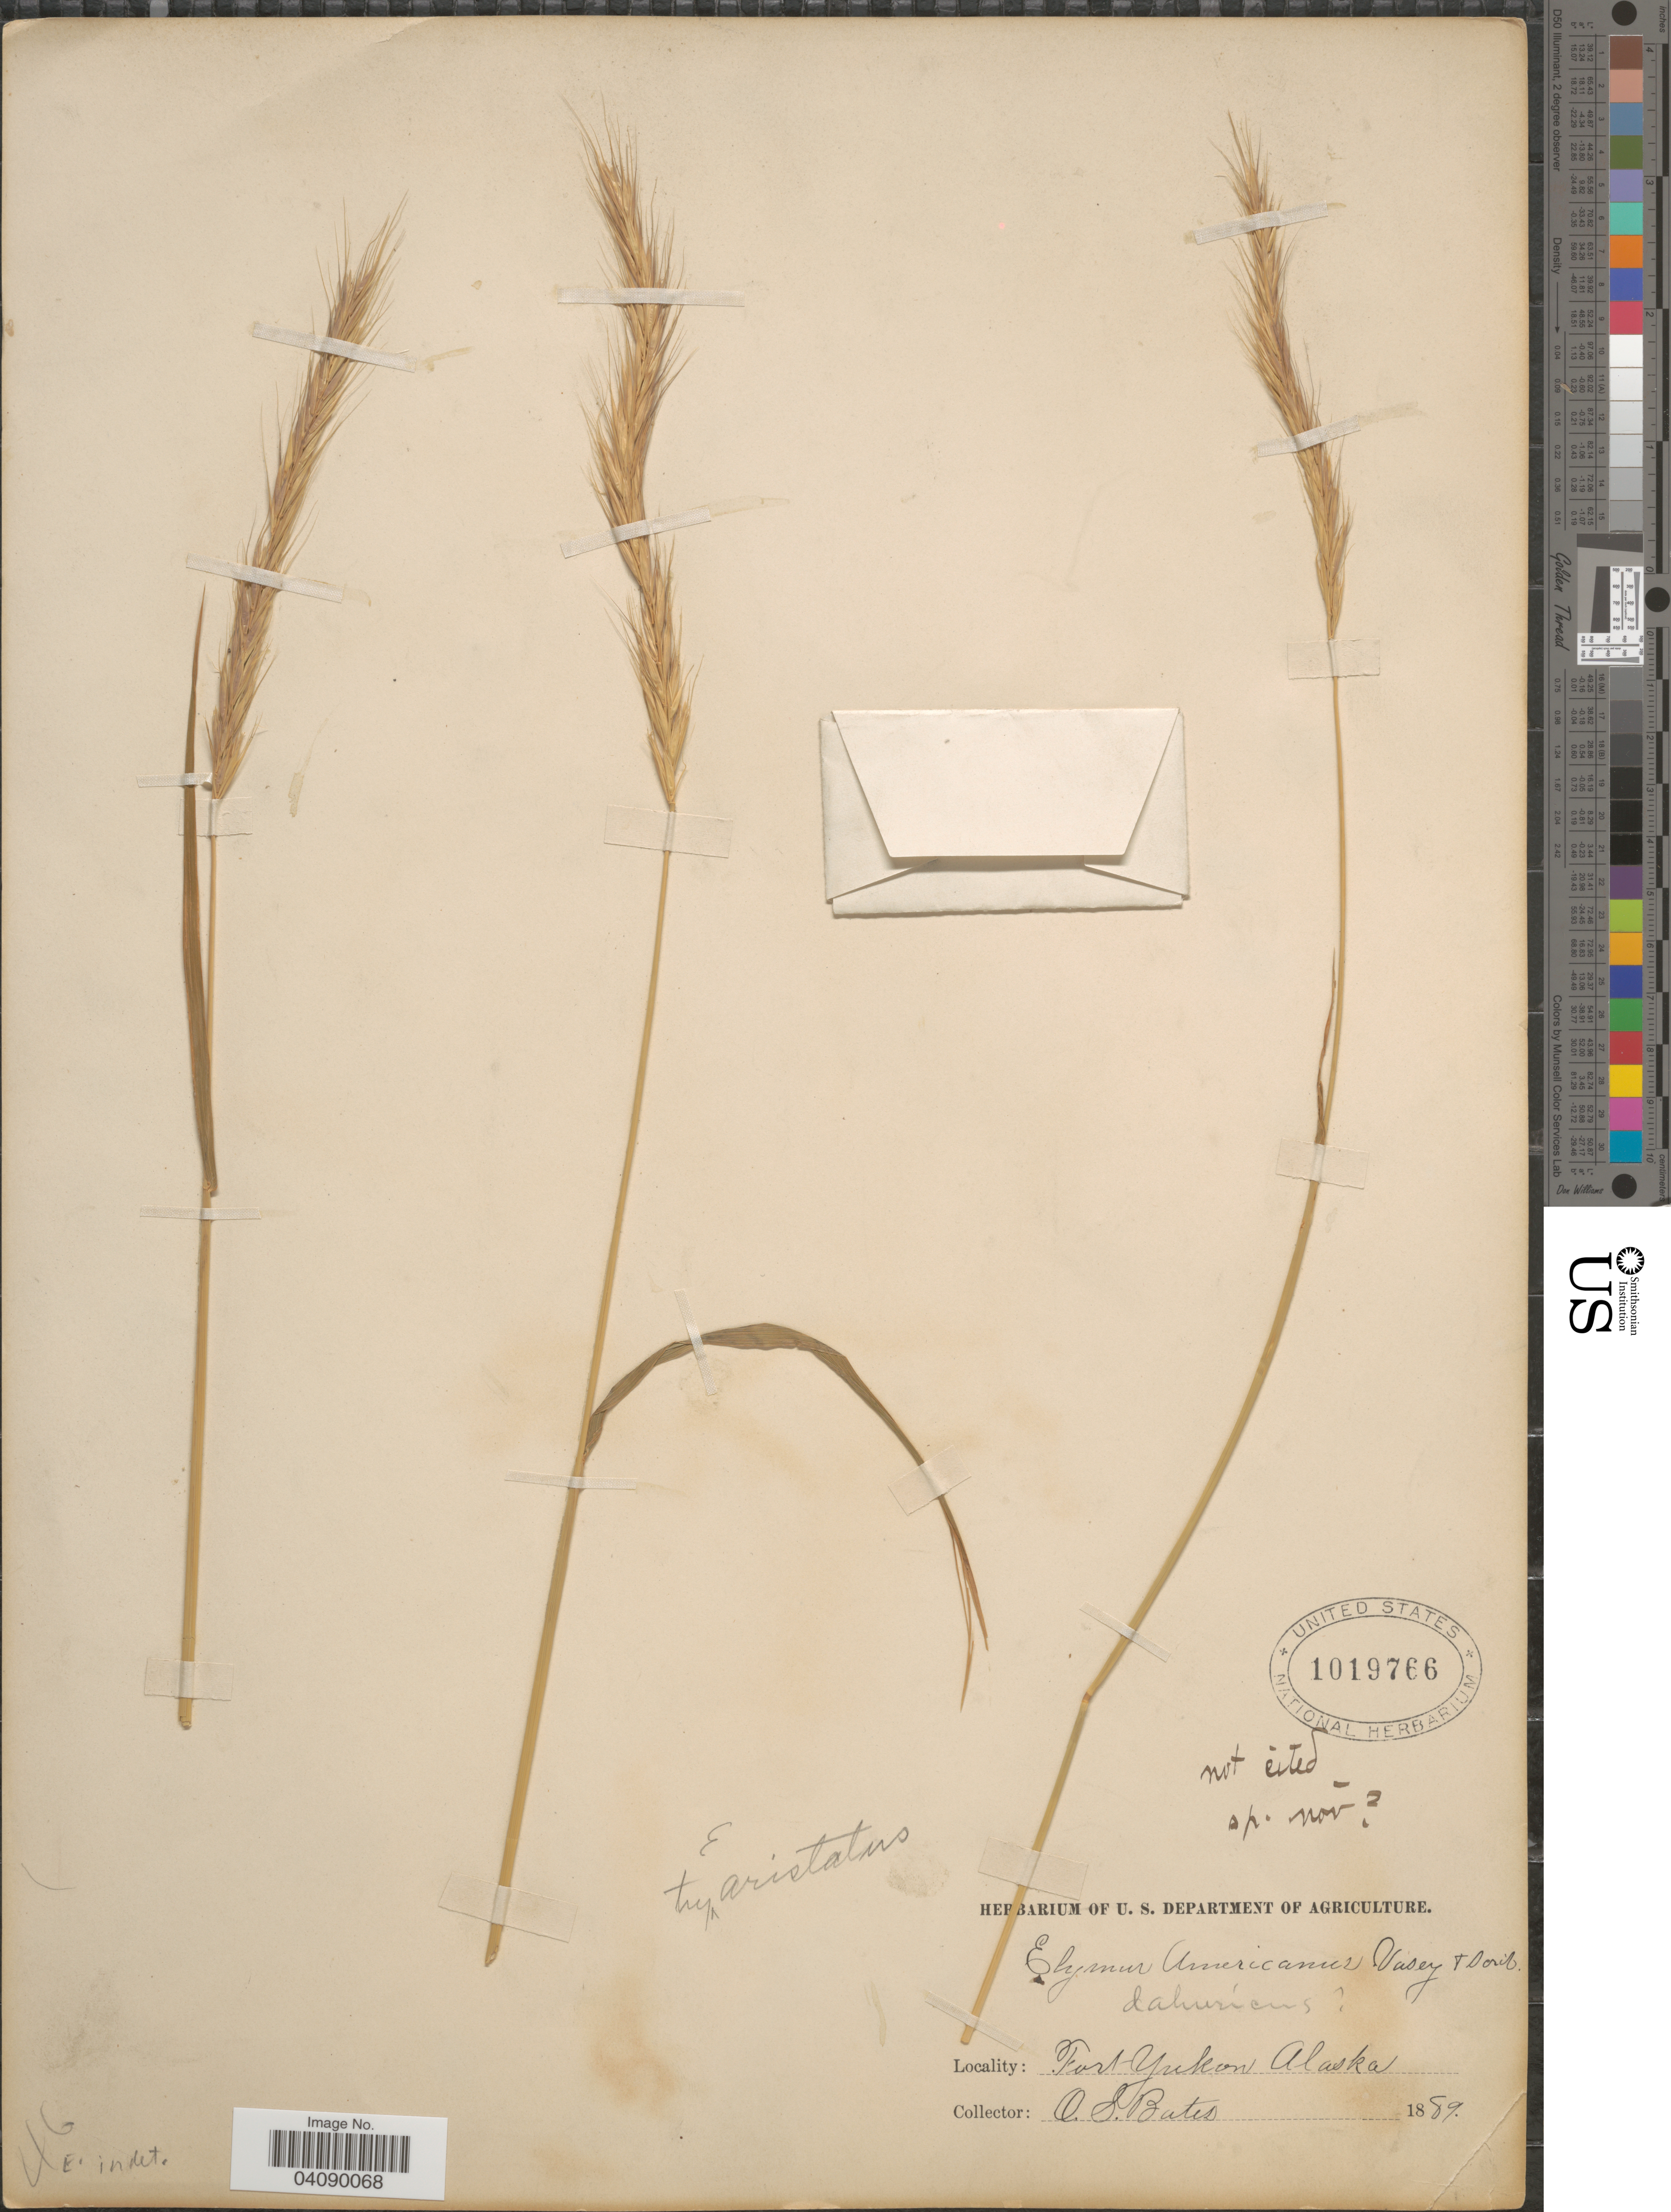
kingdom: Plantae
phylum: Tracheophyta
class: Liliopsida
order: Poales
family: Poaceae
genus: Agroelymus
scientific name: x Agroelymus sp.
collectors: O. Bates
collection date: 1889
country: United States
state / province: Alaska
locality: Fort Yukon.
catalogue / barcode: US 1019766